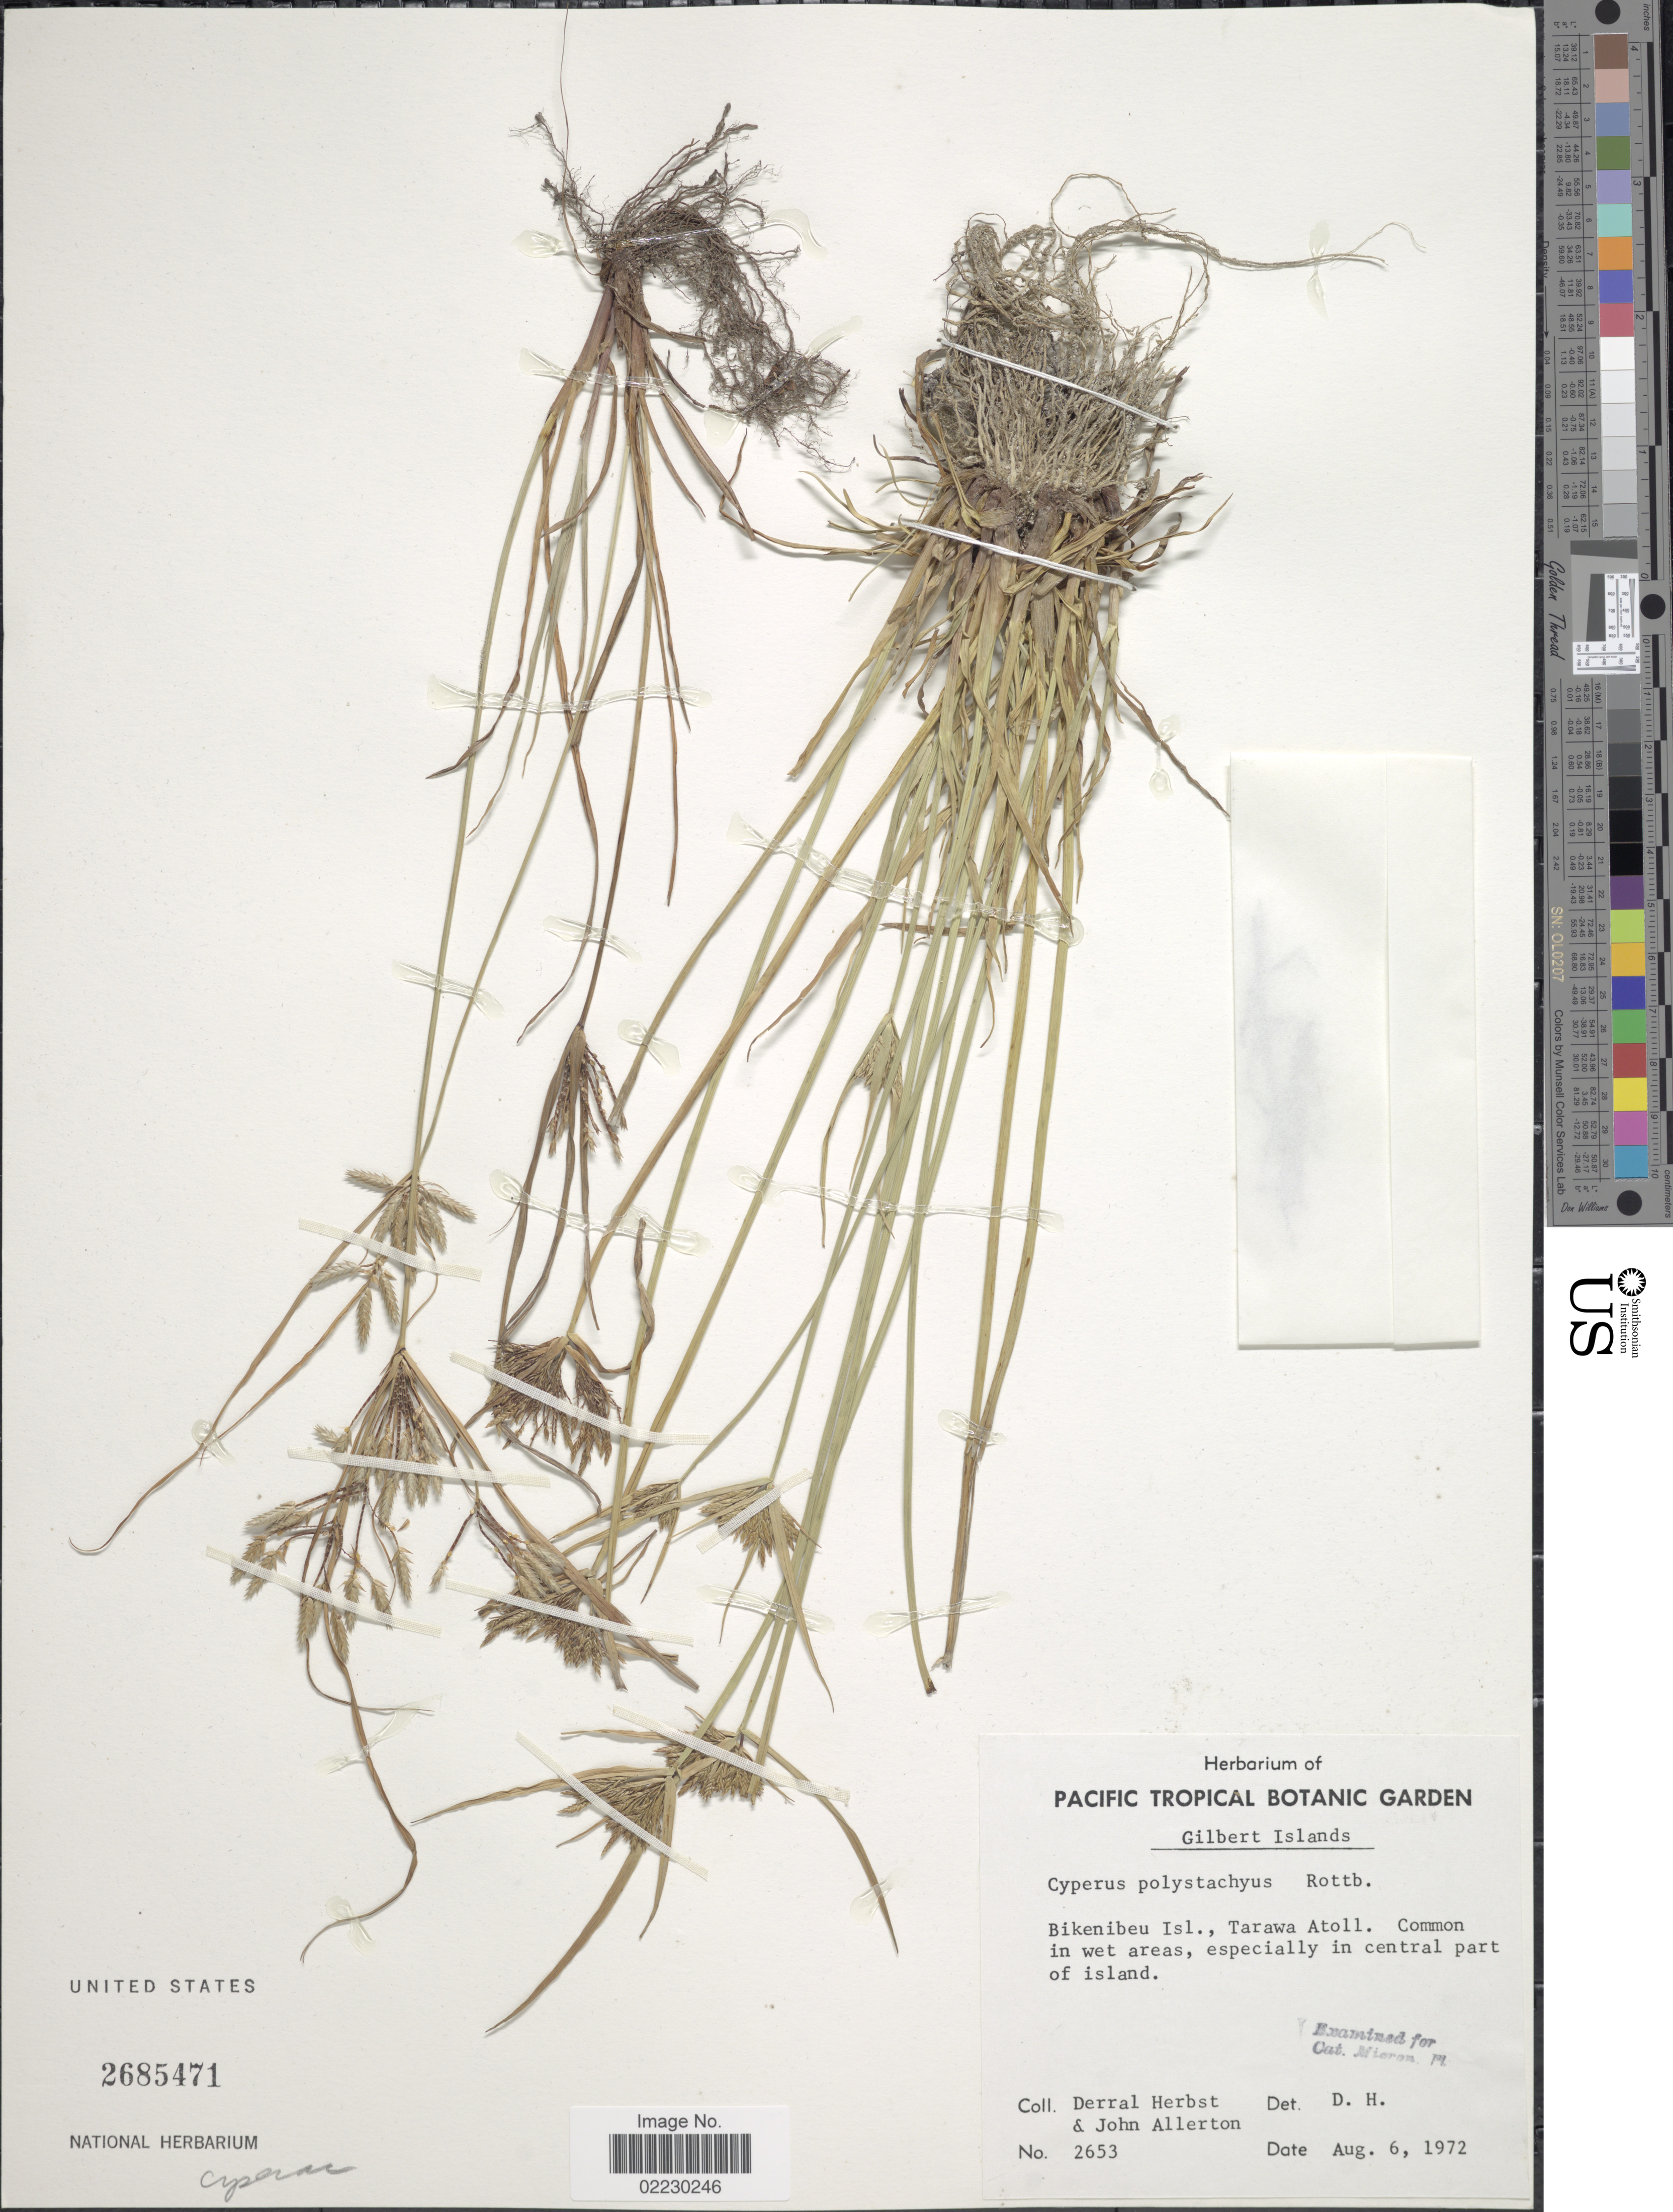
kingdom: Plantae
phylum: Tracheophyta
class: Liliopsida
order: Poales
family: Cyperaceae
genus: Cyperus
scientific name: Cyperus polystachyos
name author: Rottb.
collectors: D. R. Herbst & J. Allerton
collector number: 2653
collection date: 1972-08-06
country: Kiribati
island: Tarawa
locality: Gilbert Islands, Bikenbeu Isl., Tarawa Atoll, in wet areas, in central part of island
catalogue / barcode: US 2685471